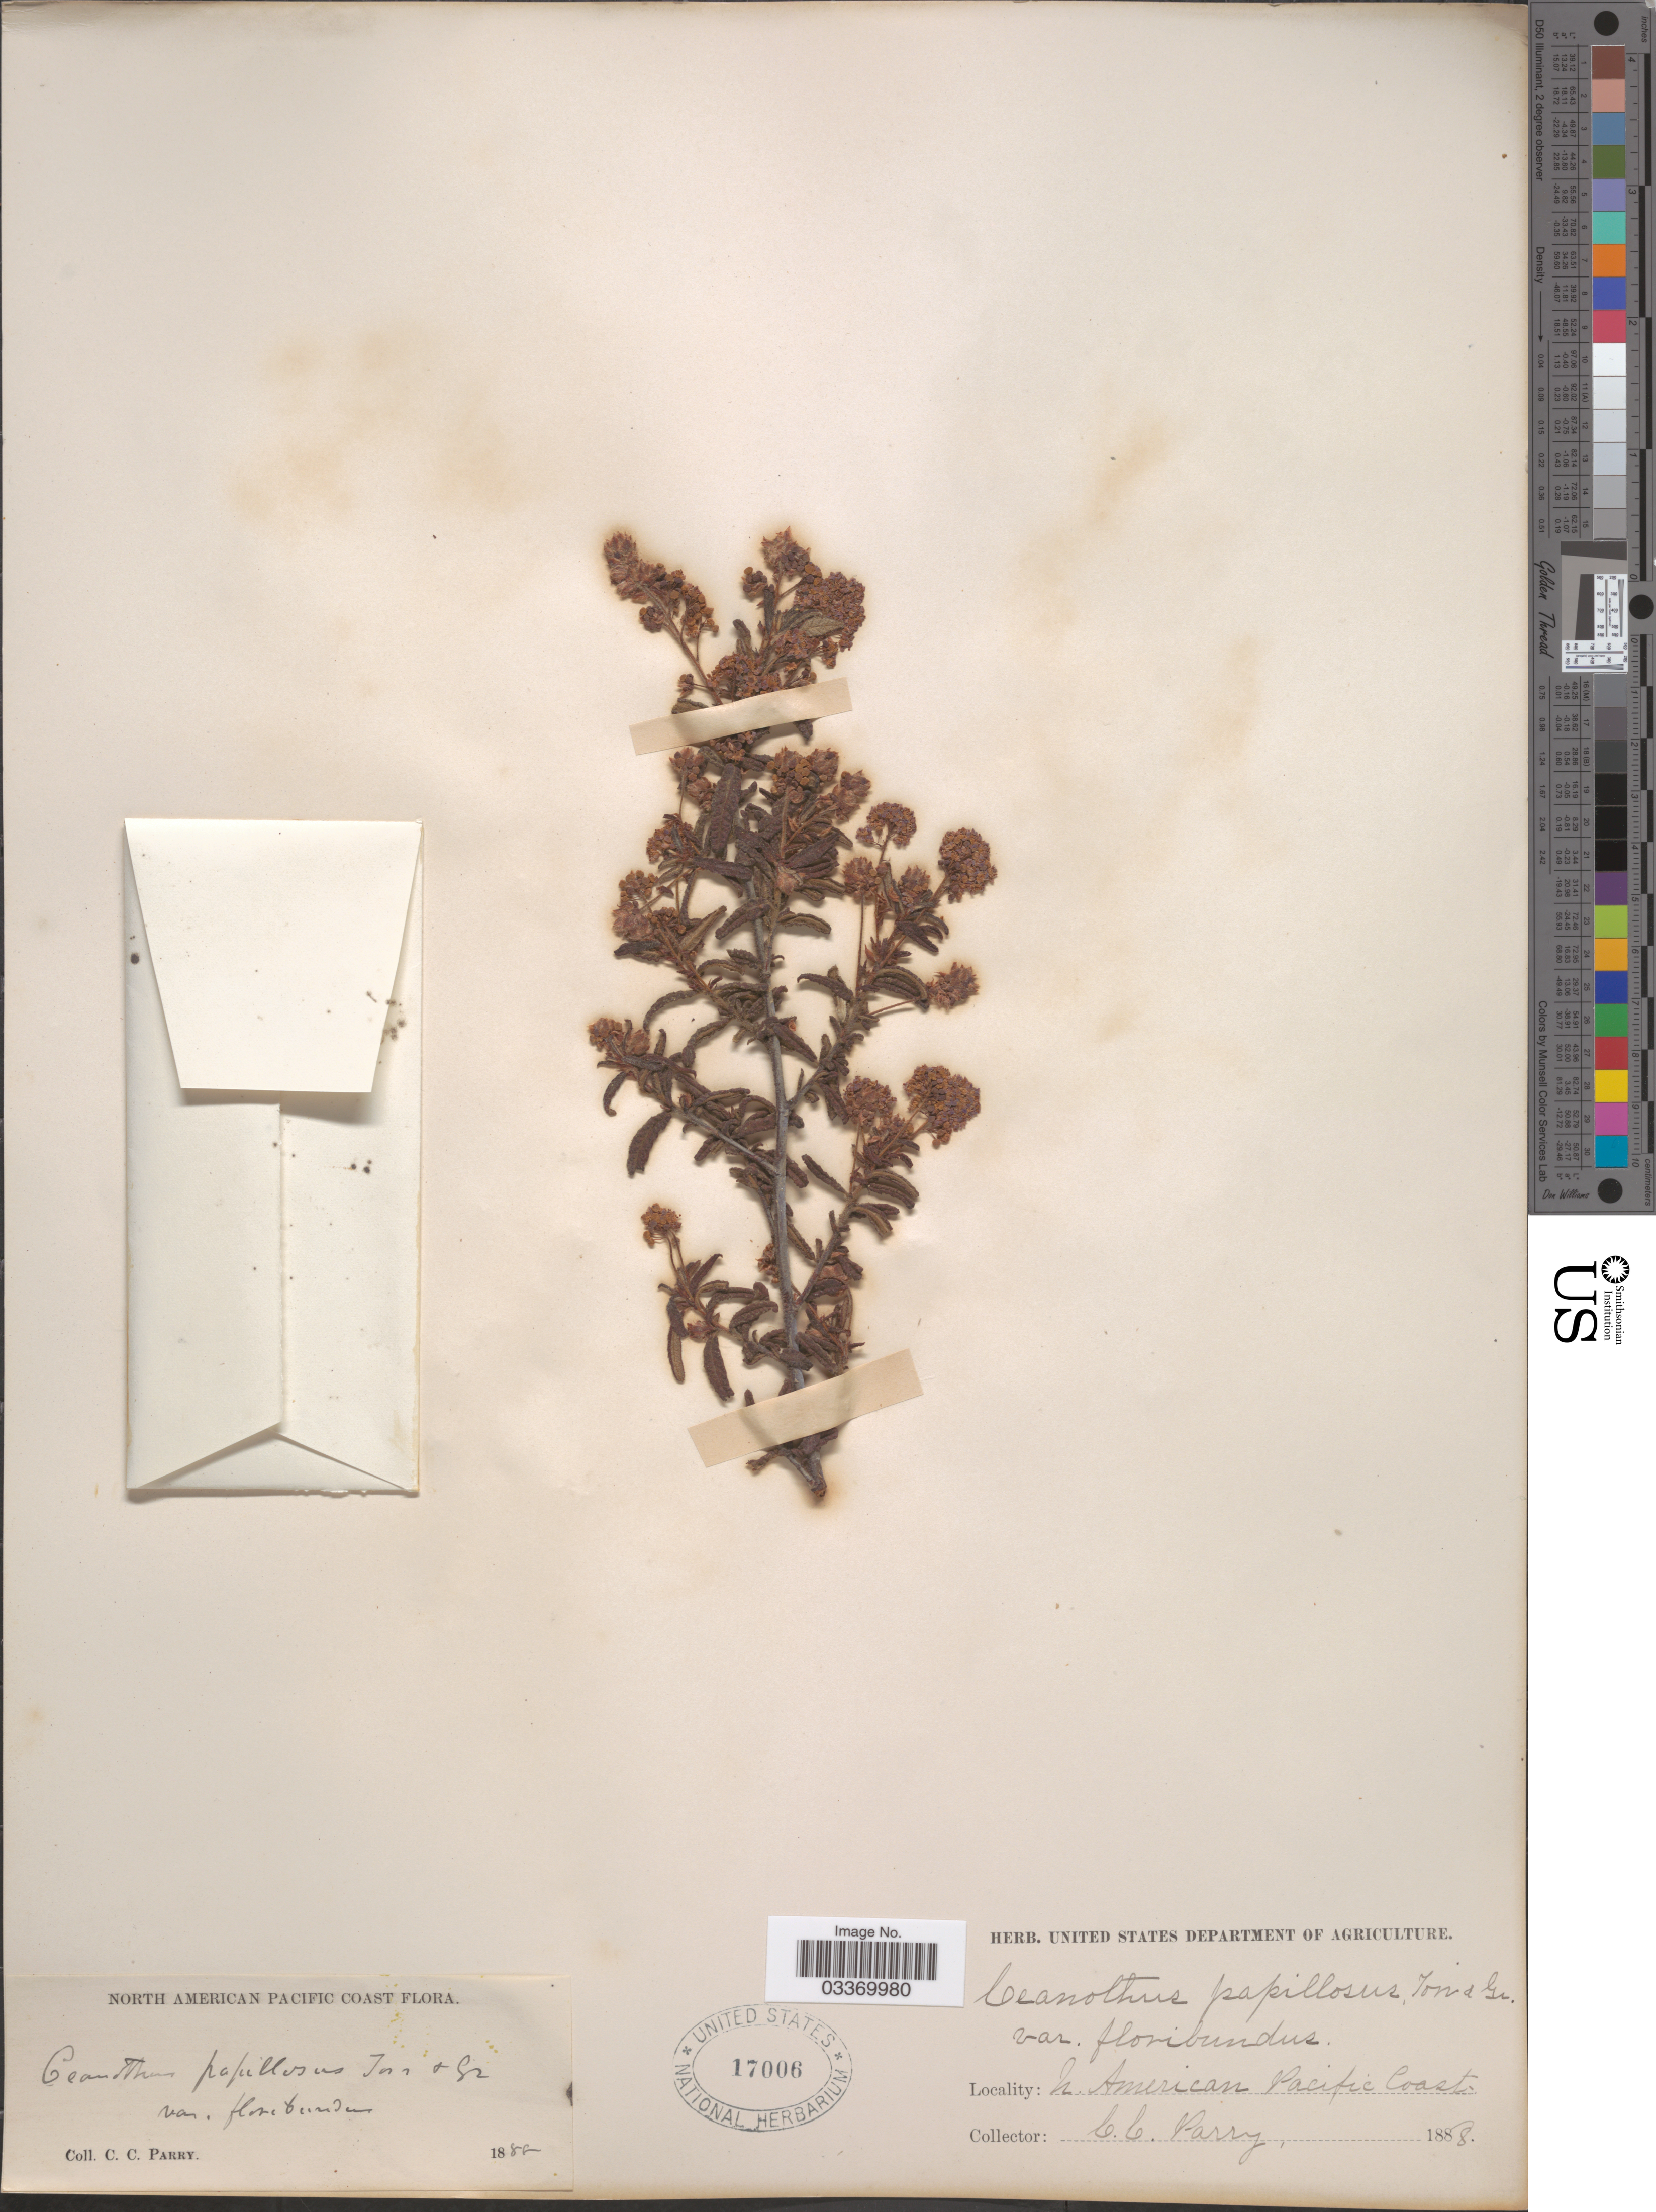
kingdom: Plantae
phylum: Tracheophyta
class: Magnoliopsida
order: Rosales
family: Rhamnaceae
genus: Ceanothus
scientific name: Ceanothus papillosus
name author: Torr. & A. Gray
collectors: C. C. Parry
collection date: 1888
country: United States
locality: North American Pacific Coast.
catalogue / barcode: US 17006